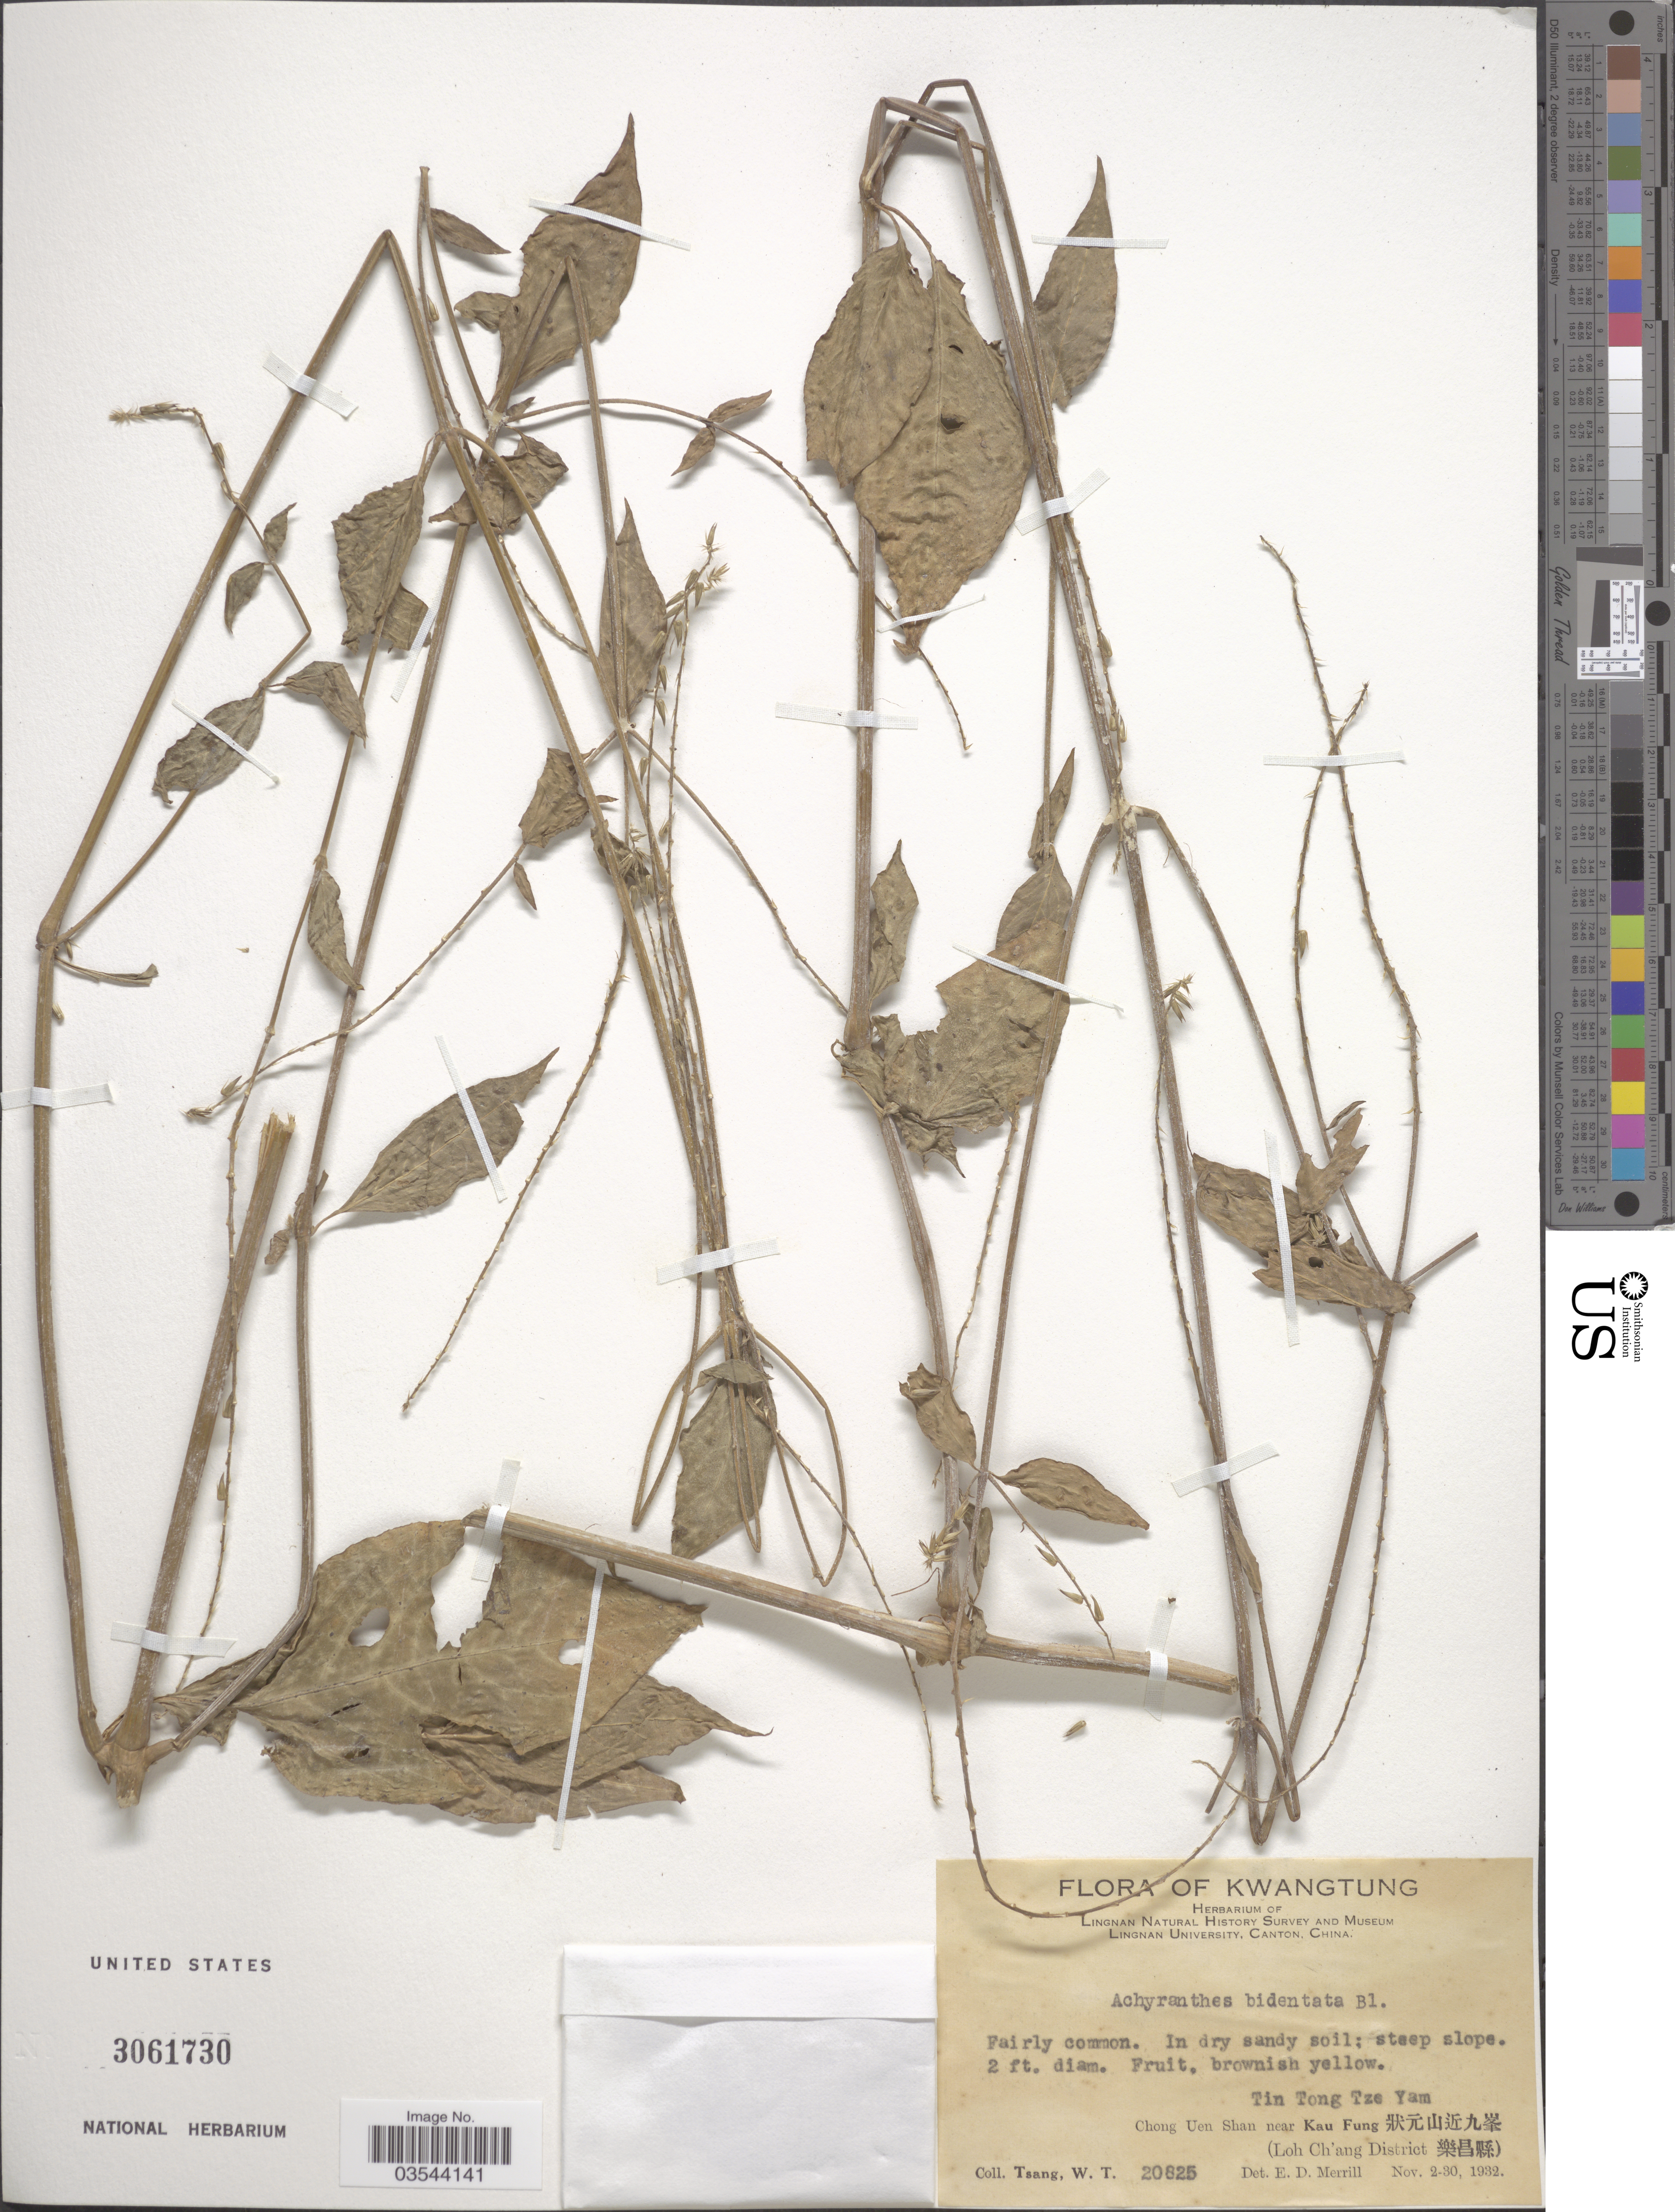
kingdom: Plantae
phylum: Tracheophyta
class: Magnoliopsida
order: Caryophyllales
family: Amaranthaceae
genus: Achyranthes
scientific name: Achyranthes bidentata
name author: Blume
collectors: W. T. Tsang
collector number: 20825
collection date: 1932-11-02/1932-11-30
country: China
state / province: Guangdong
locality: Kwangtung. Tin Tong Tze Yam. Chong Uen Shan near Kau Fung X. (Loh Ch'ang District X).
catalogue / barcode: US 3061730